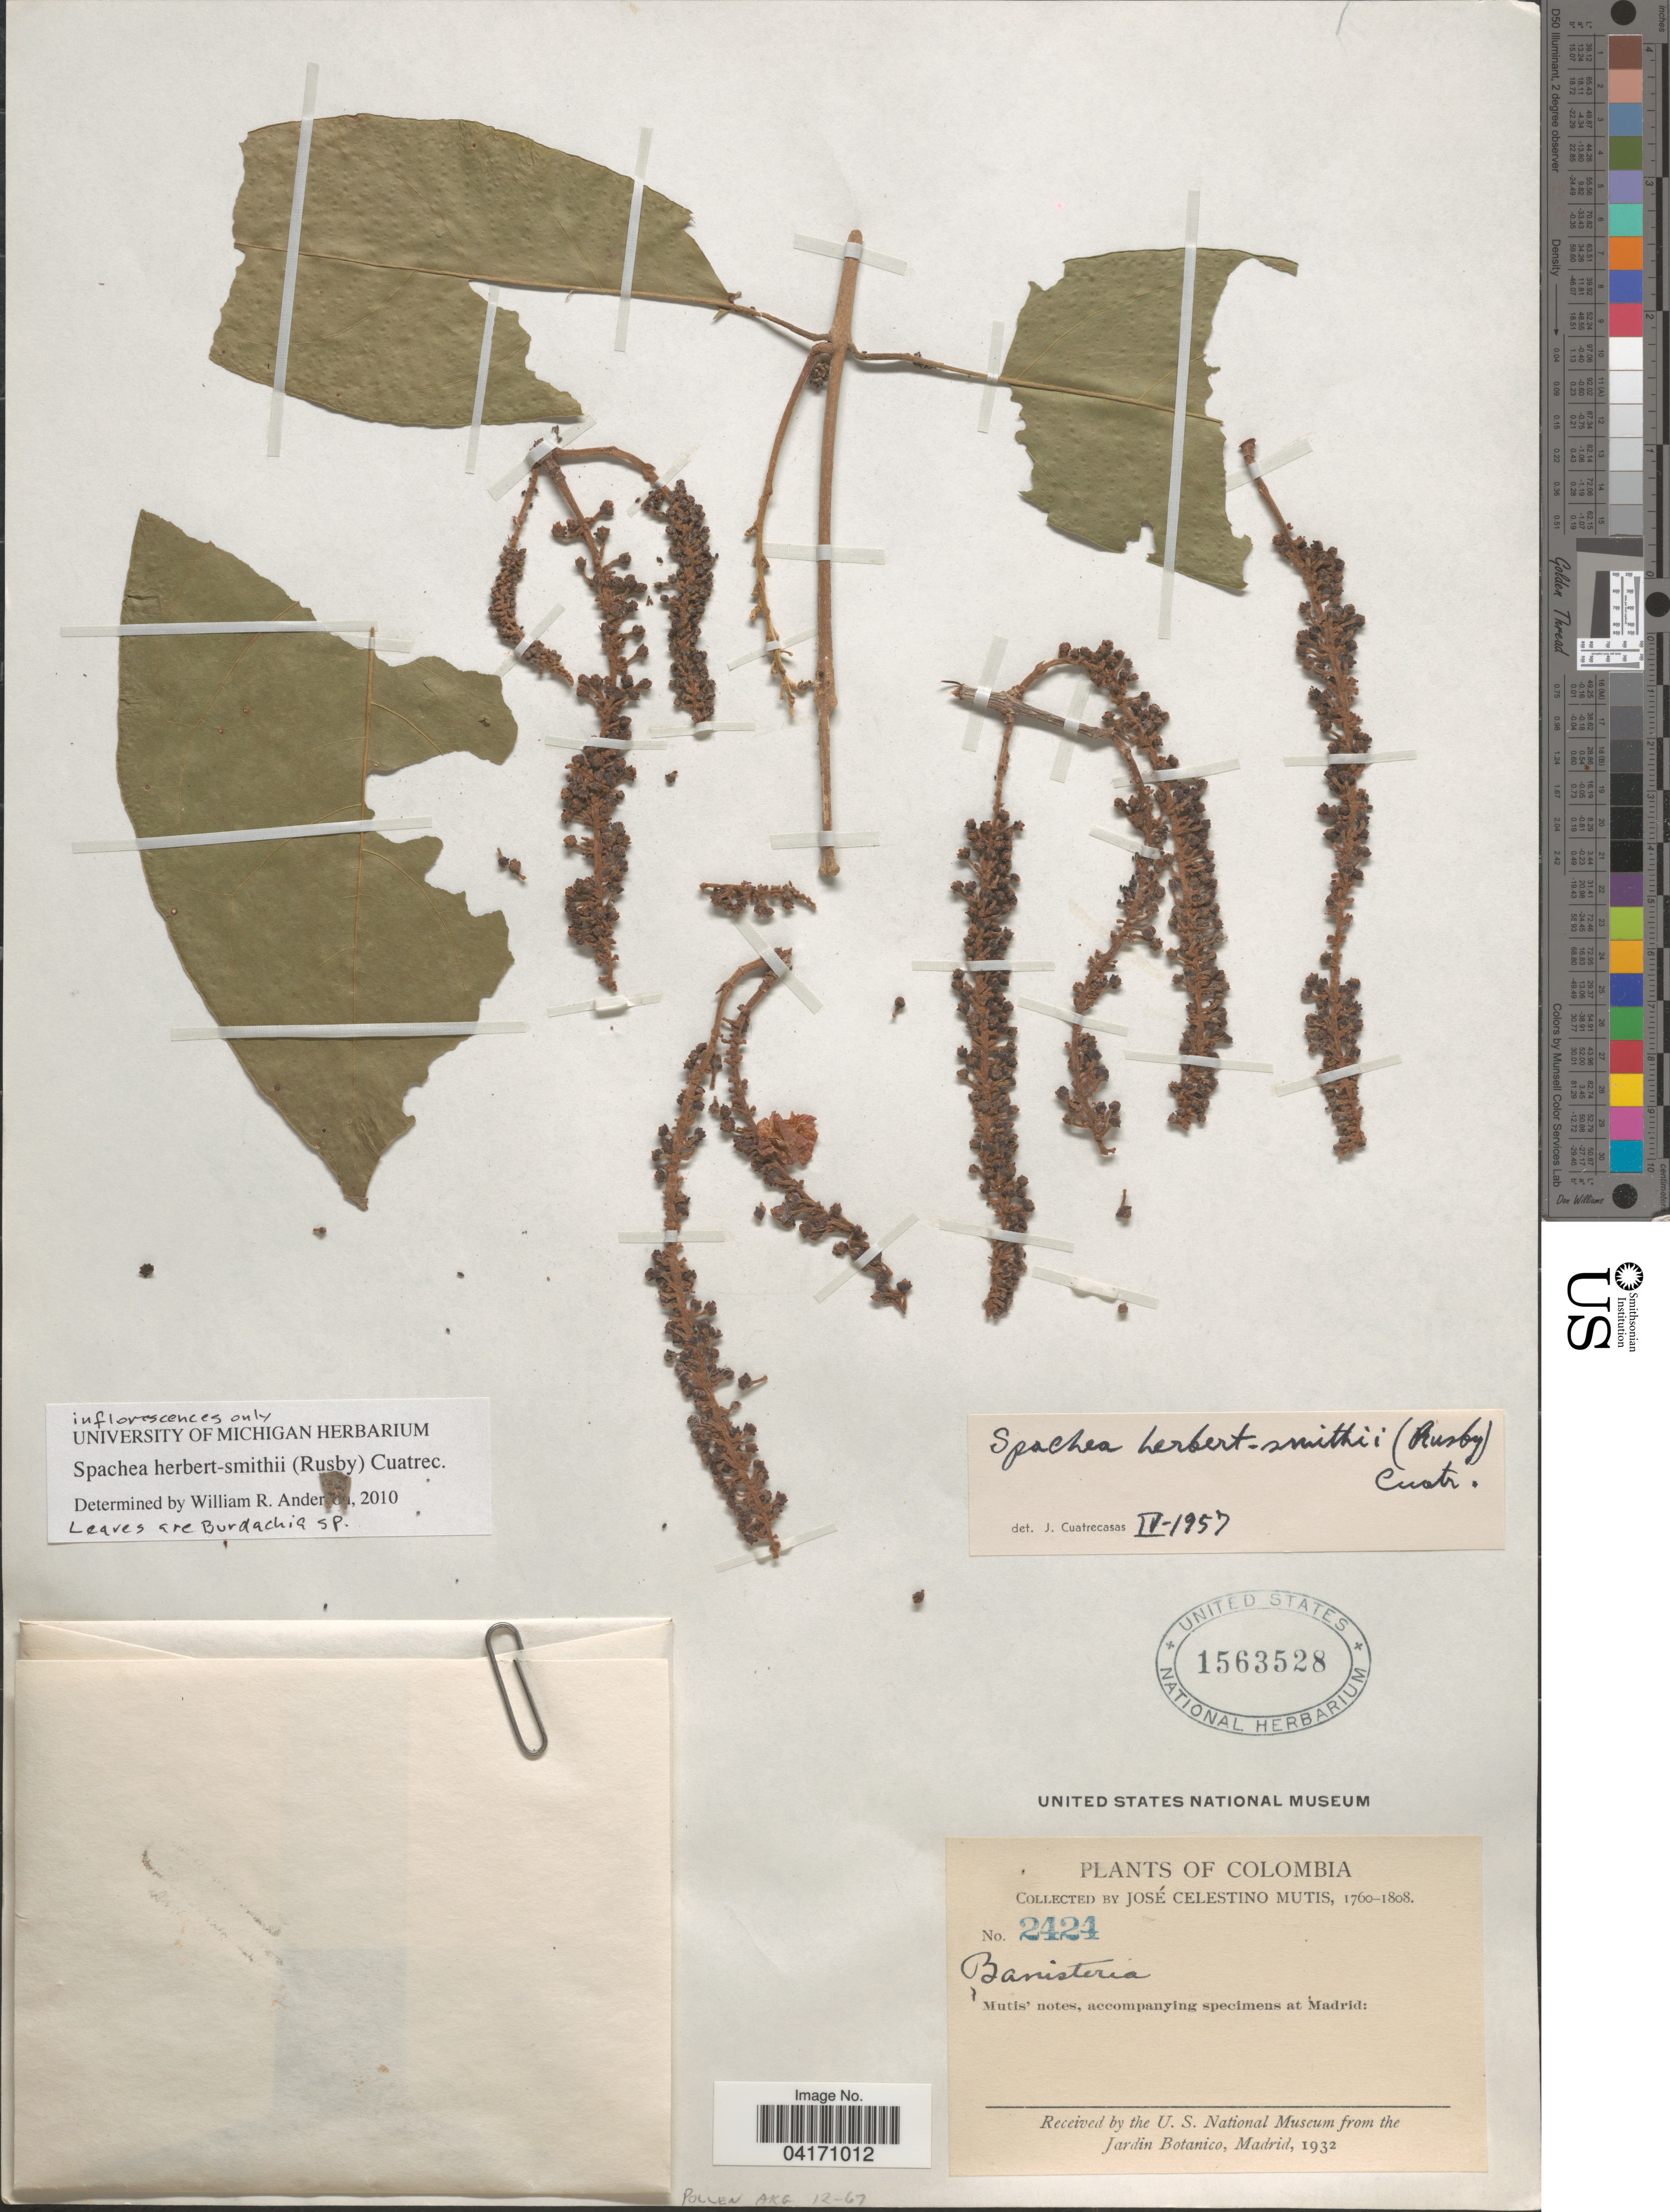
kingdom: Plantae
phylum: Tracheophyta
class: Magnoliopsida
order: Malpighiales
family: Malpighiaceae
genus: Spachea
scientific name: Spachea herbert-smithii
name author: (Rusby) Cuatrec.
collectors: J. C. B. Mutis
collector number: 2424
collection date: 1760/1808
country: Colombia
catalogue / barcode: US 1563528